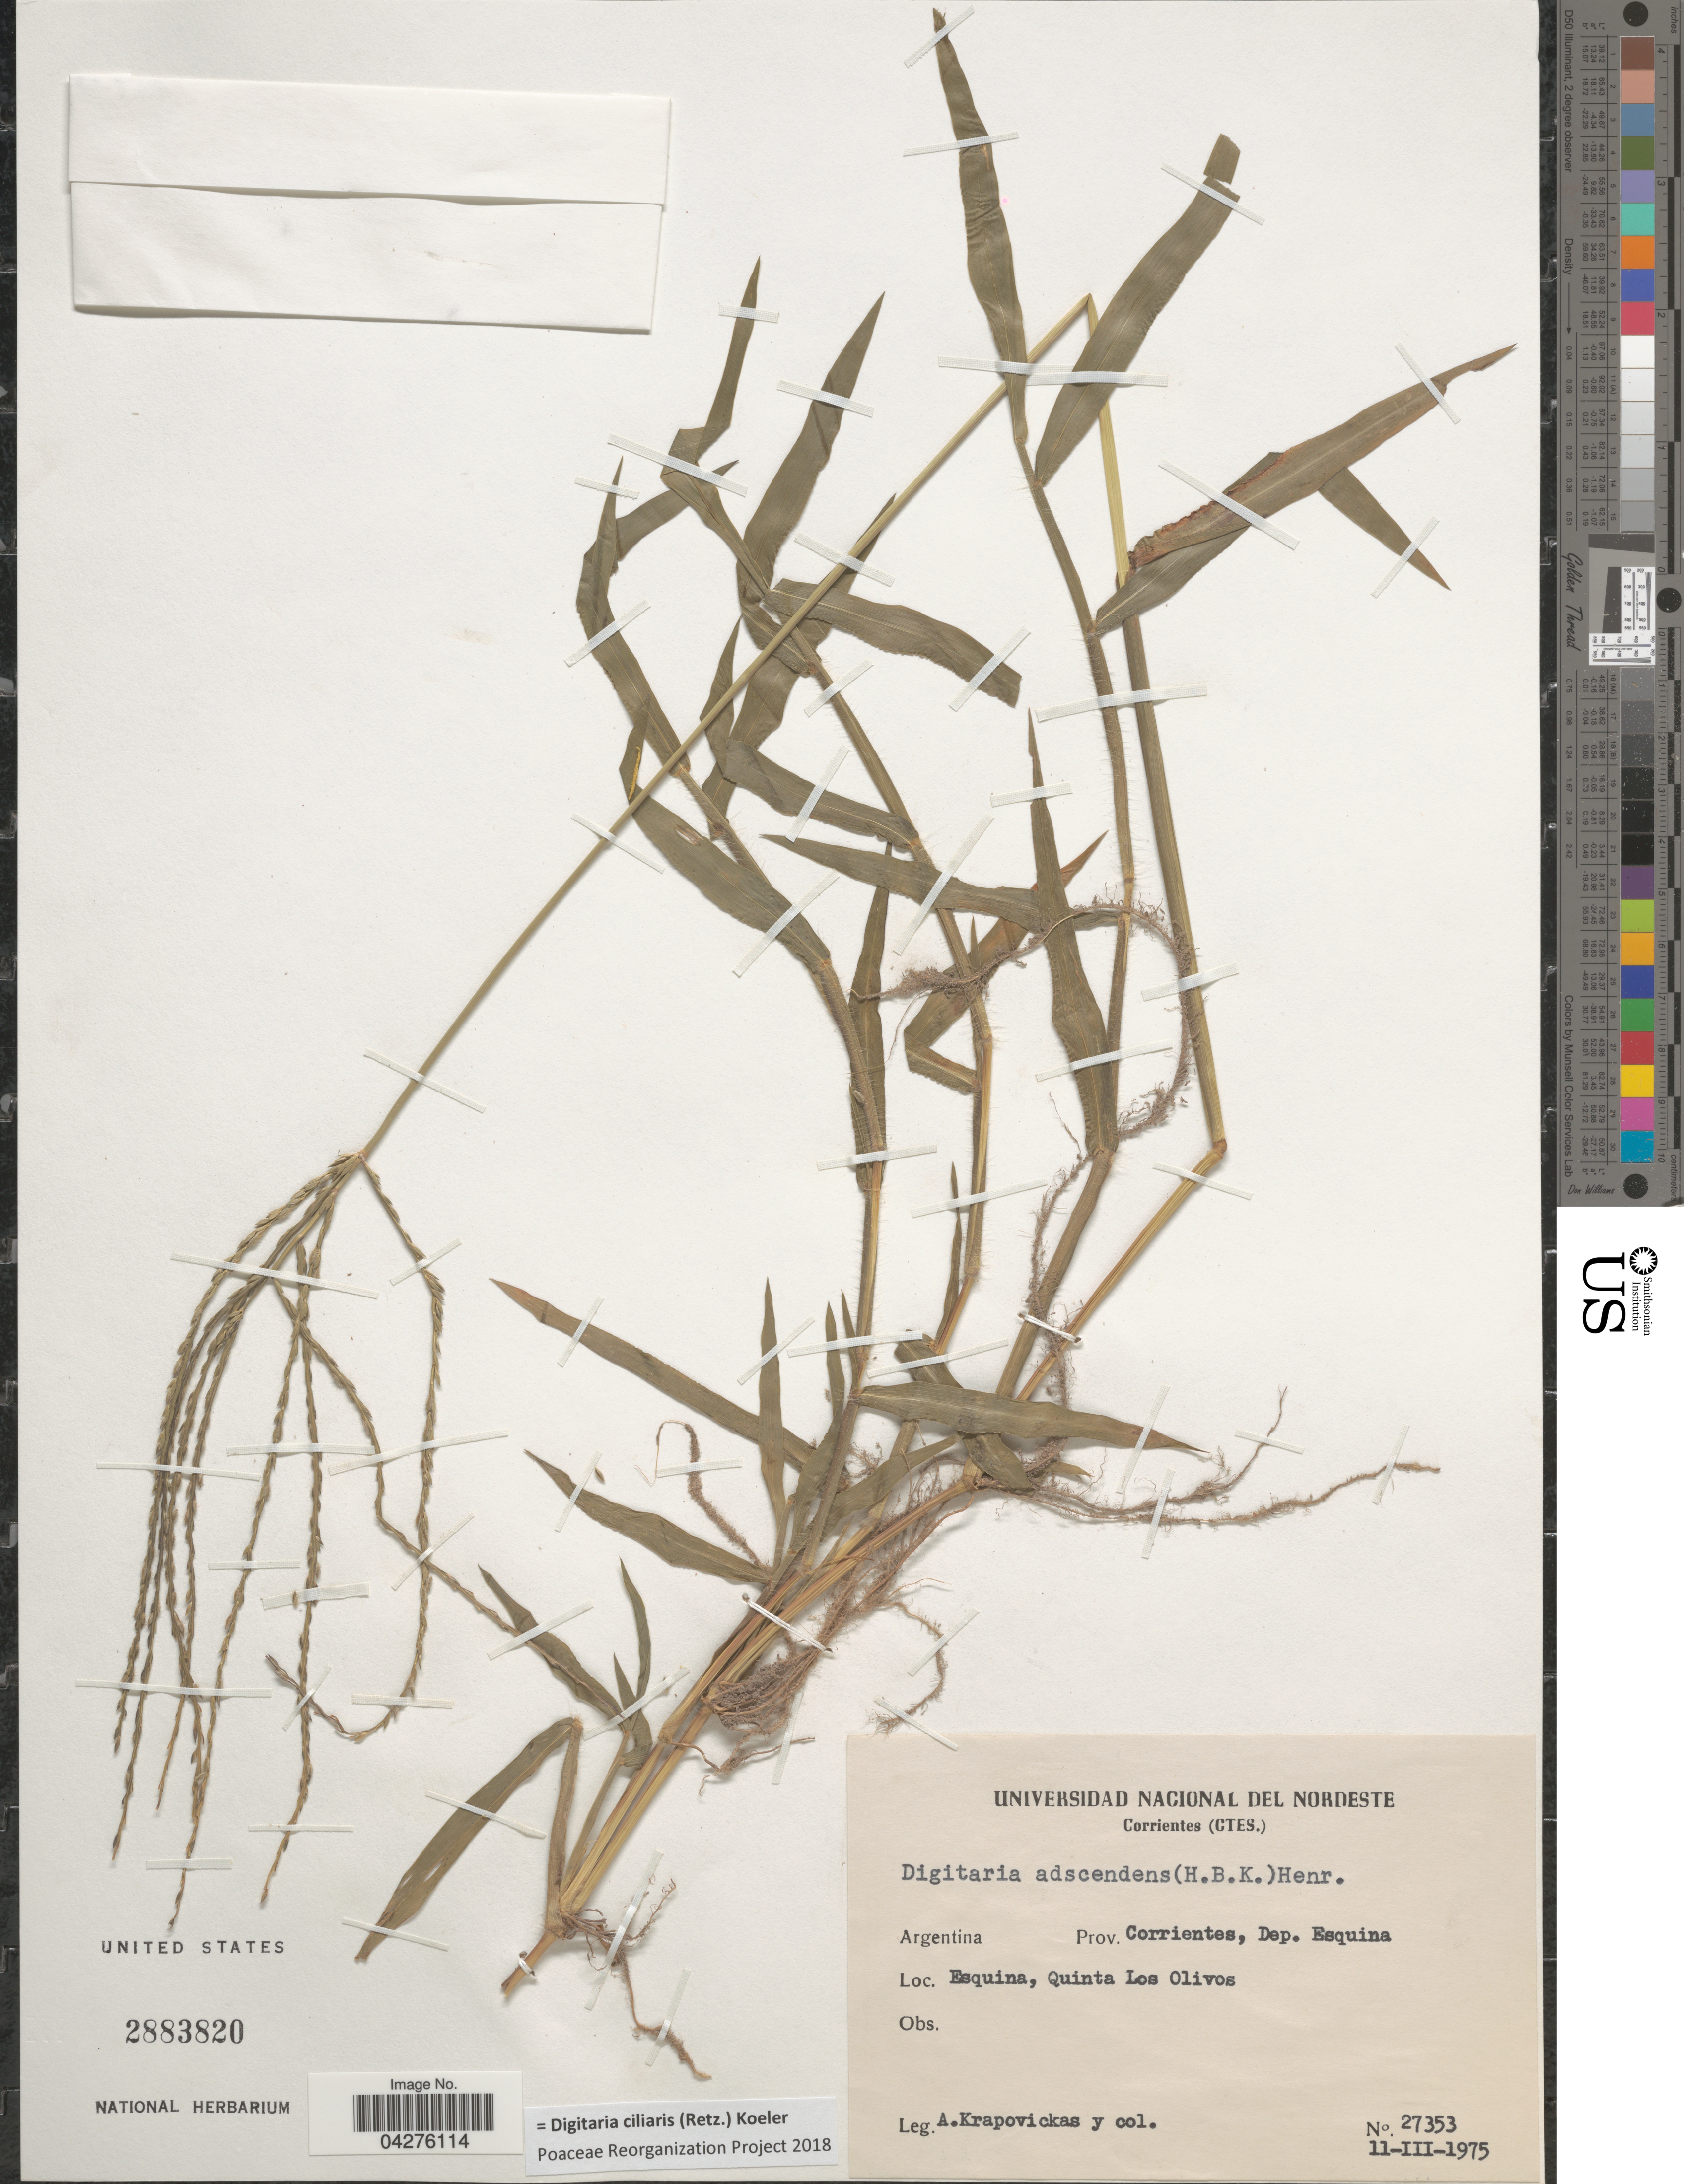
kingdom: Plantae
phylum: Tracheophyta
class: Liliopsida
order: Poales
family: Poaceae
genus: Digitaria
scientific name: Digitaria ciliaris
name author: (Retz.) Koeler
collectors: A. Krapovickas & et al.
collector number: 27353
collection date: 1975-03-11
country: Argentina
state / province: Corrientes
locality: Dep. Esquina. Esquina, Quinta Los Olivos.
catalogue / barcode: US 2883820